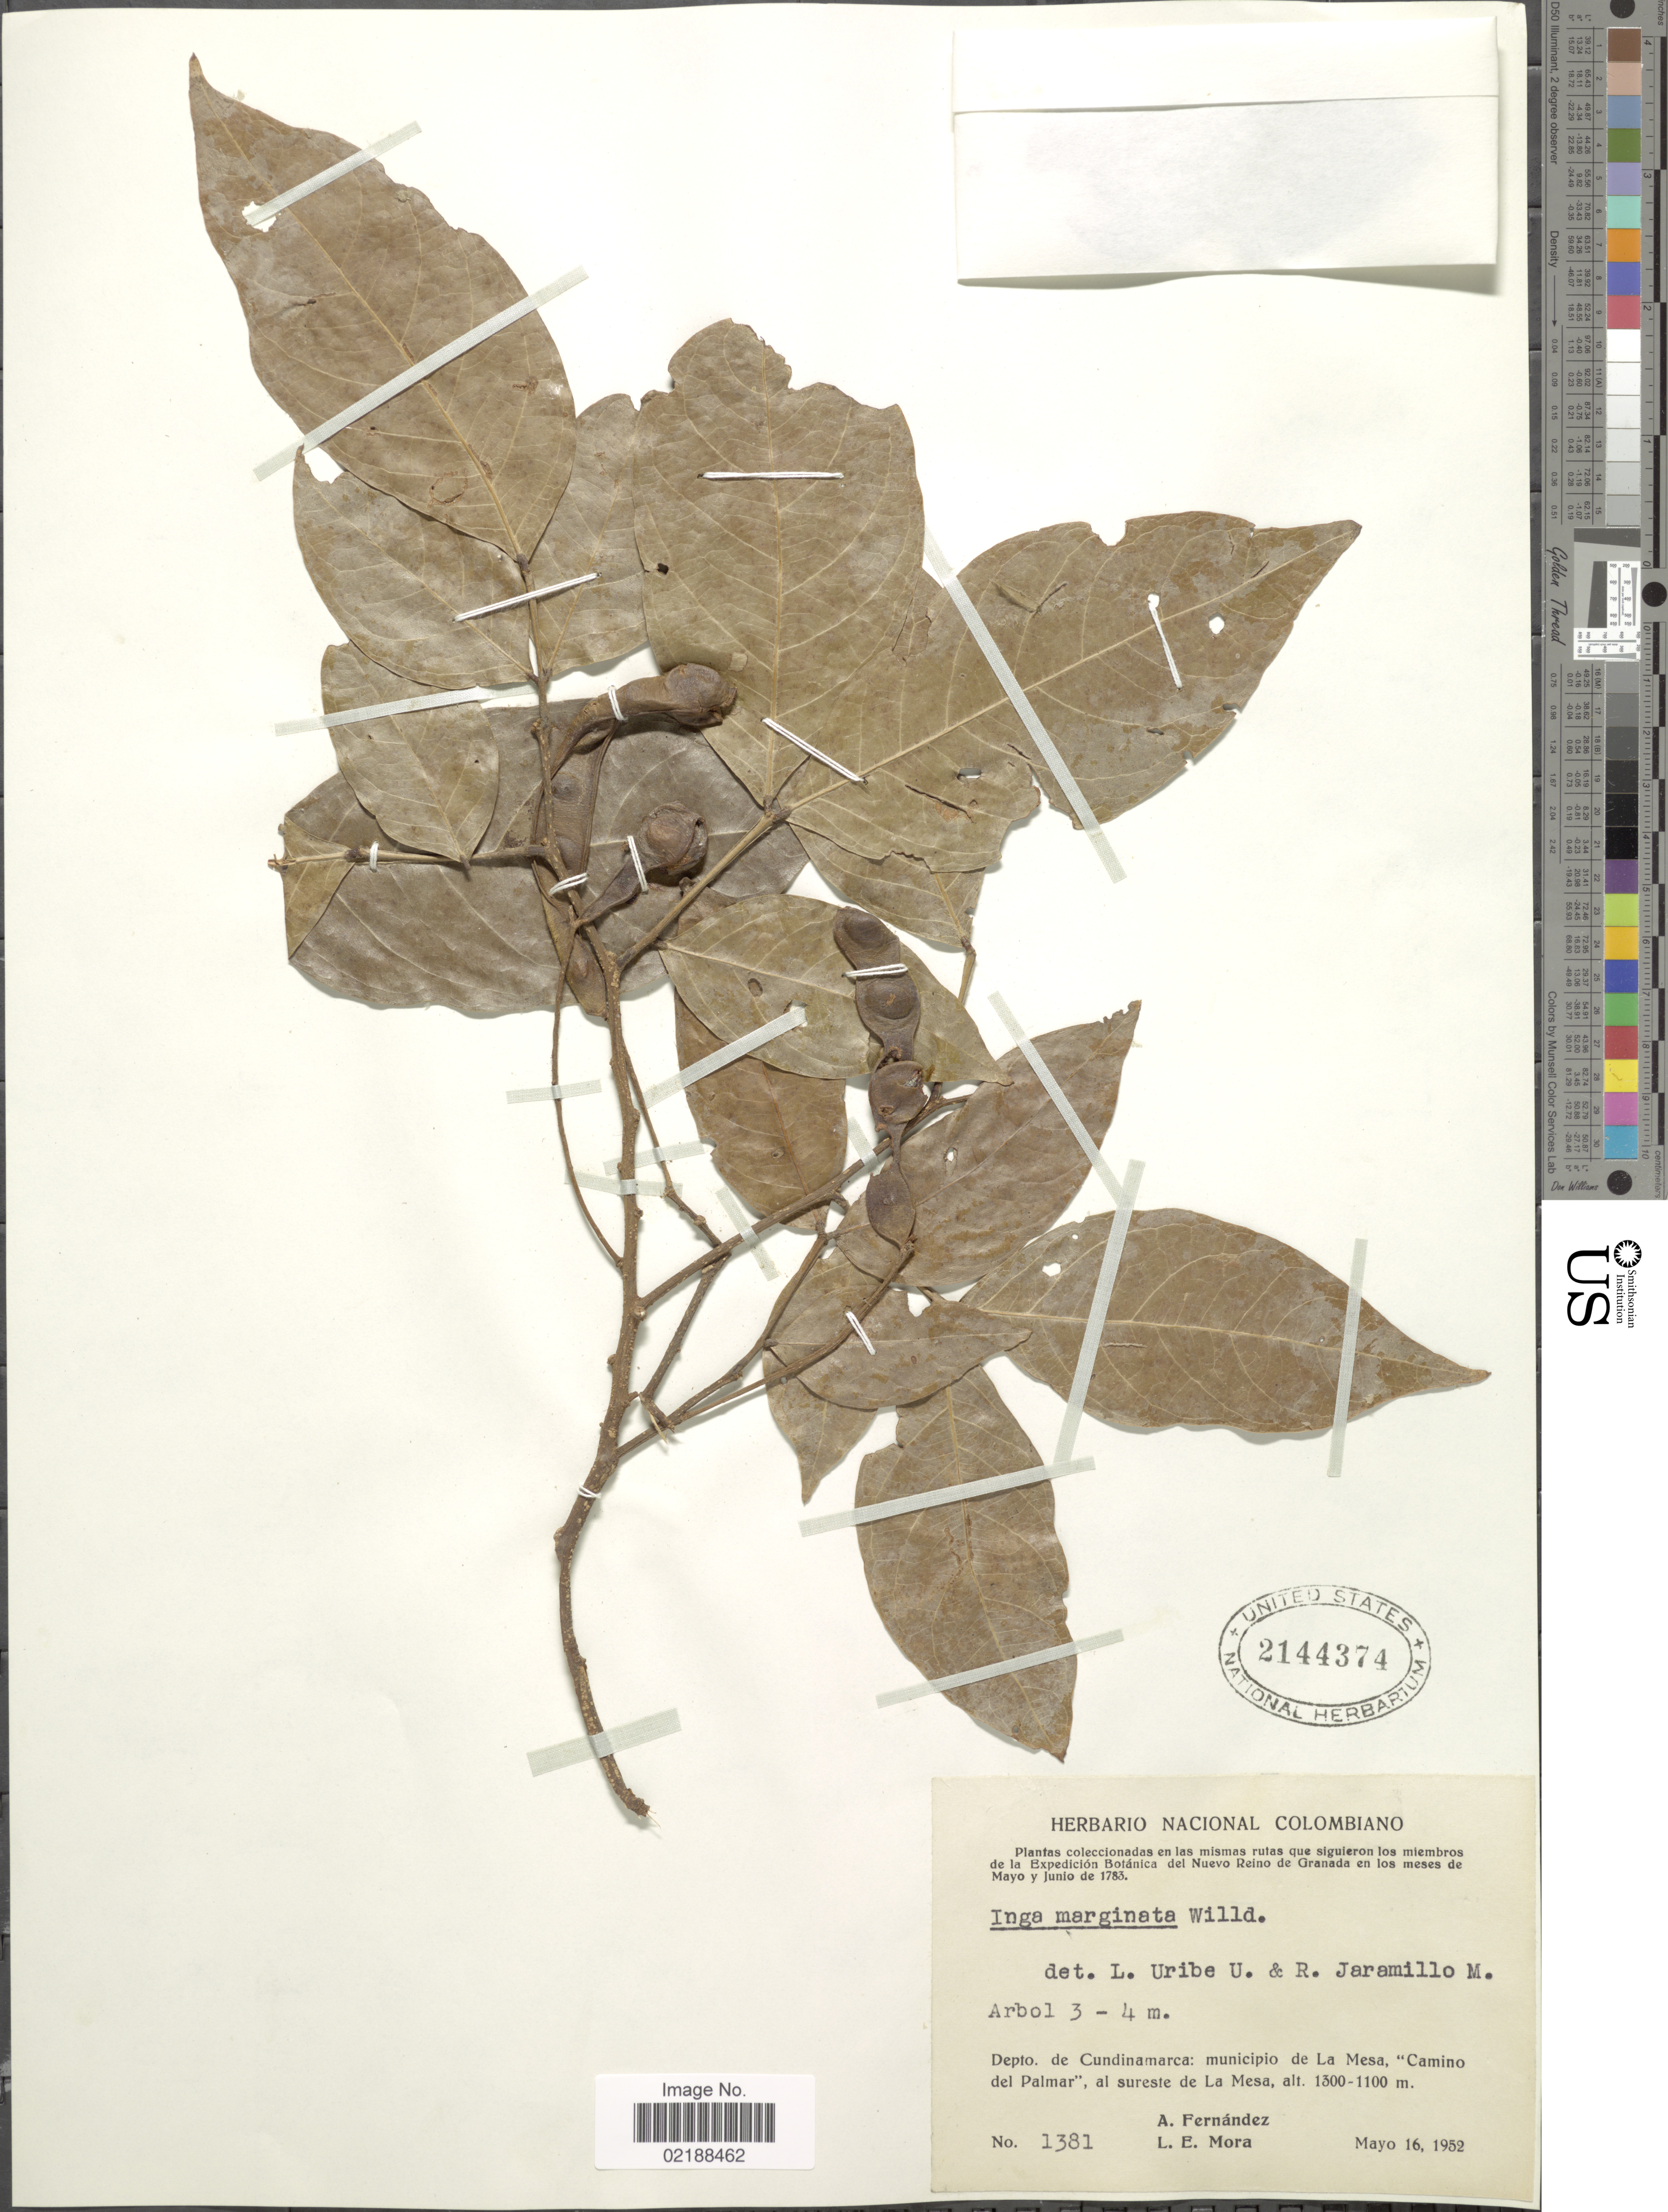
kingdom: Plantae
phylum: Tracheophyta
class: Magnoliopsida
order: Fabales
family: Fabaceae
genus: Inga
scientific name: Inga marginata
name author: Willd.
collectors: A. Fernández & L. Mora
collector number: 1381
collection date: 1952-05-16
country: Colombia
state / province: Cundinamarca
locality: Depto de Cundinamarca: municipio de La Mesa, 'Camino del Palmar' al sureste de La Mesa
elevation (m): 1100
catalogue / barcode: US 2144374